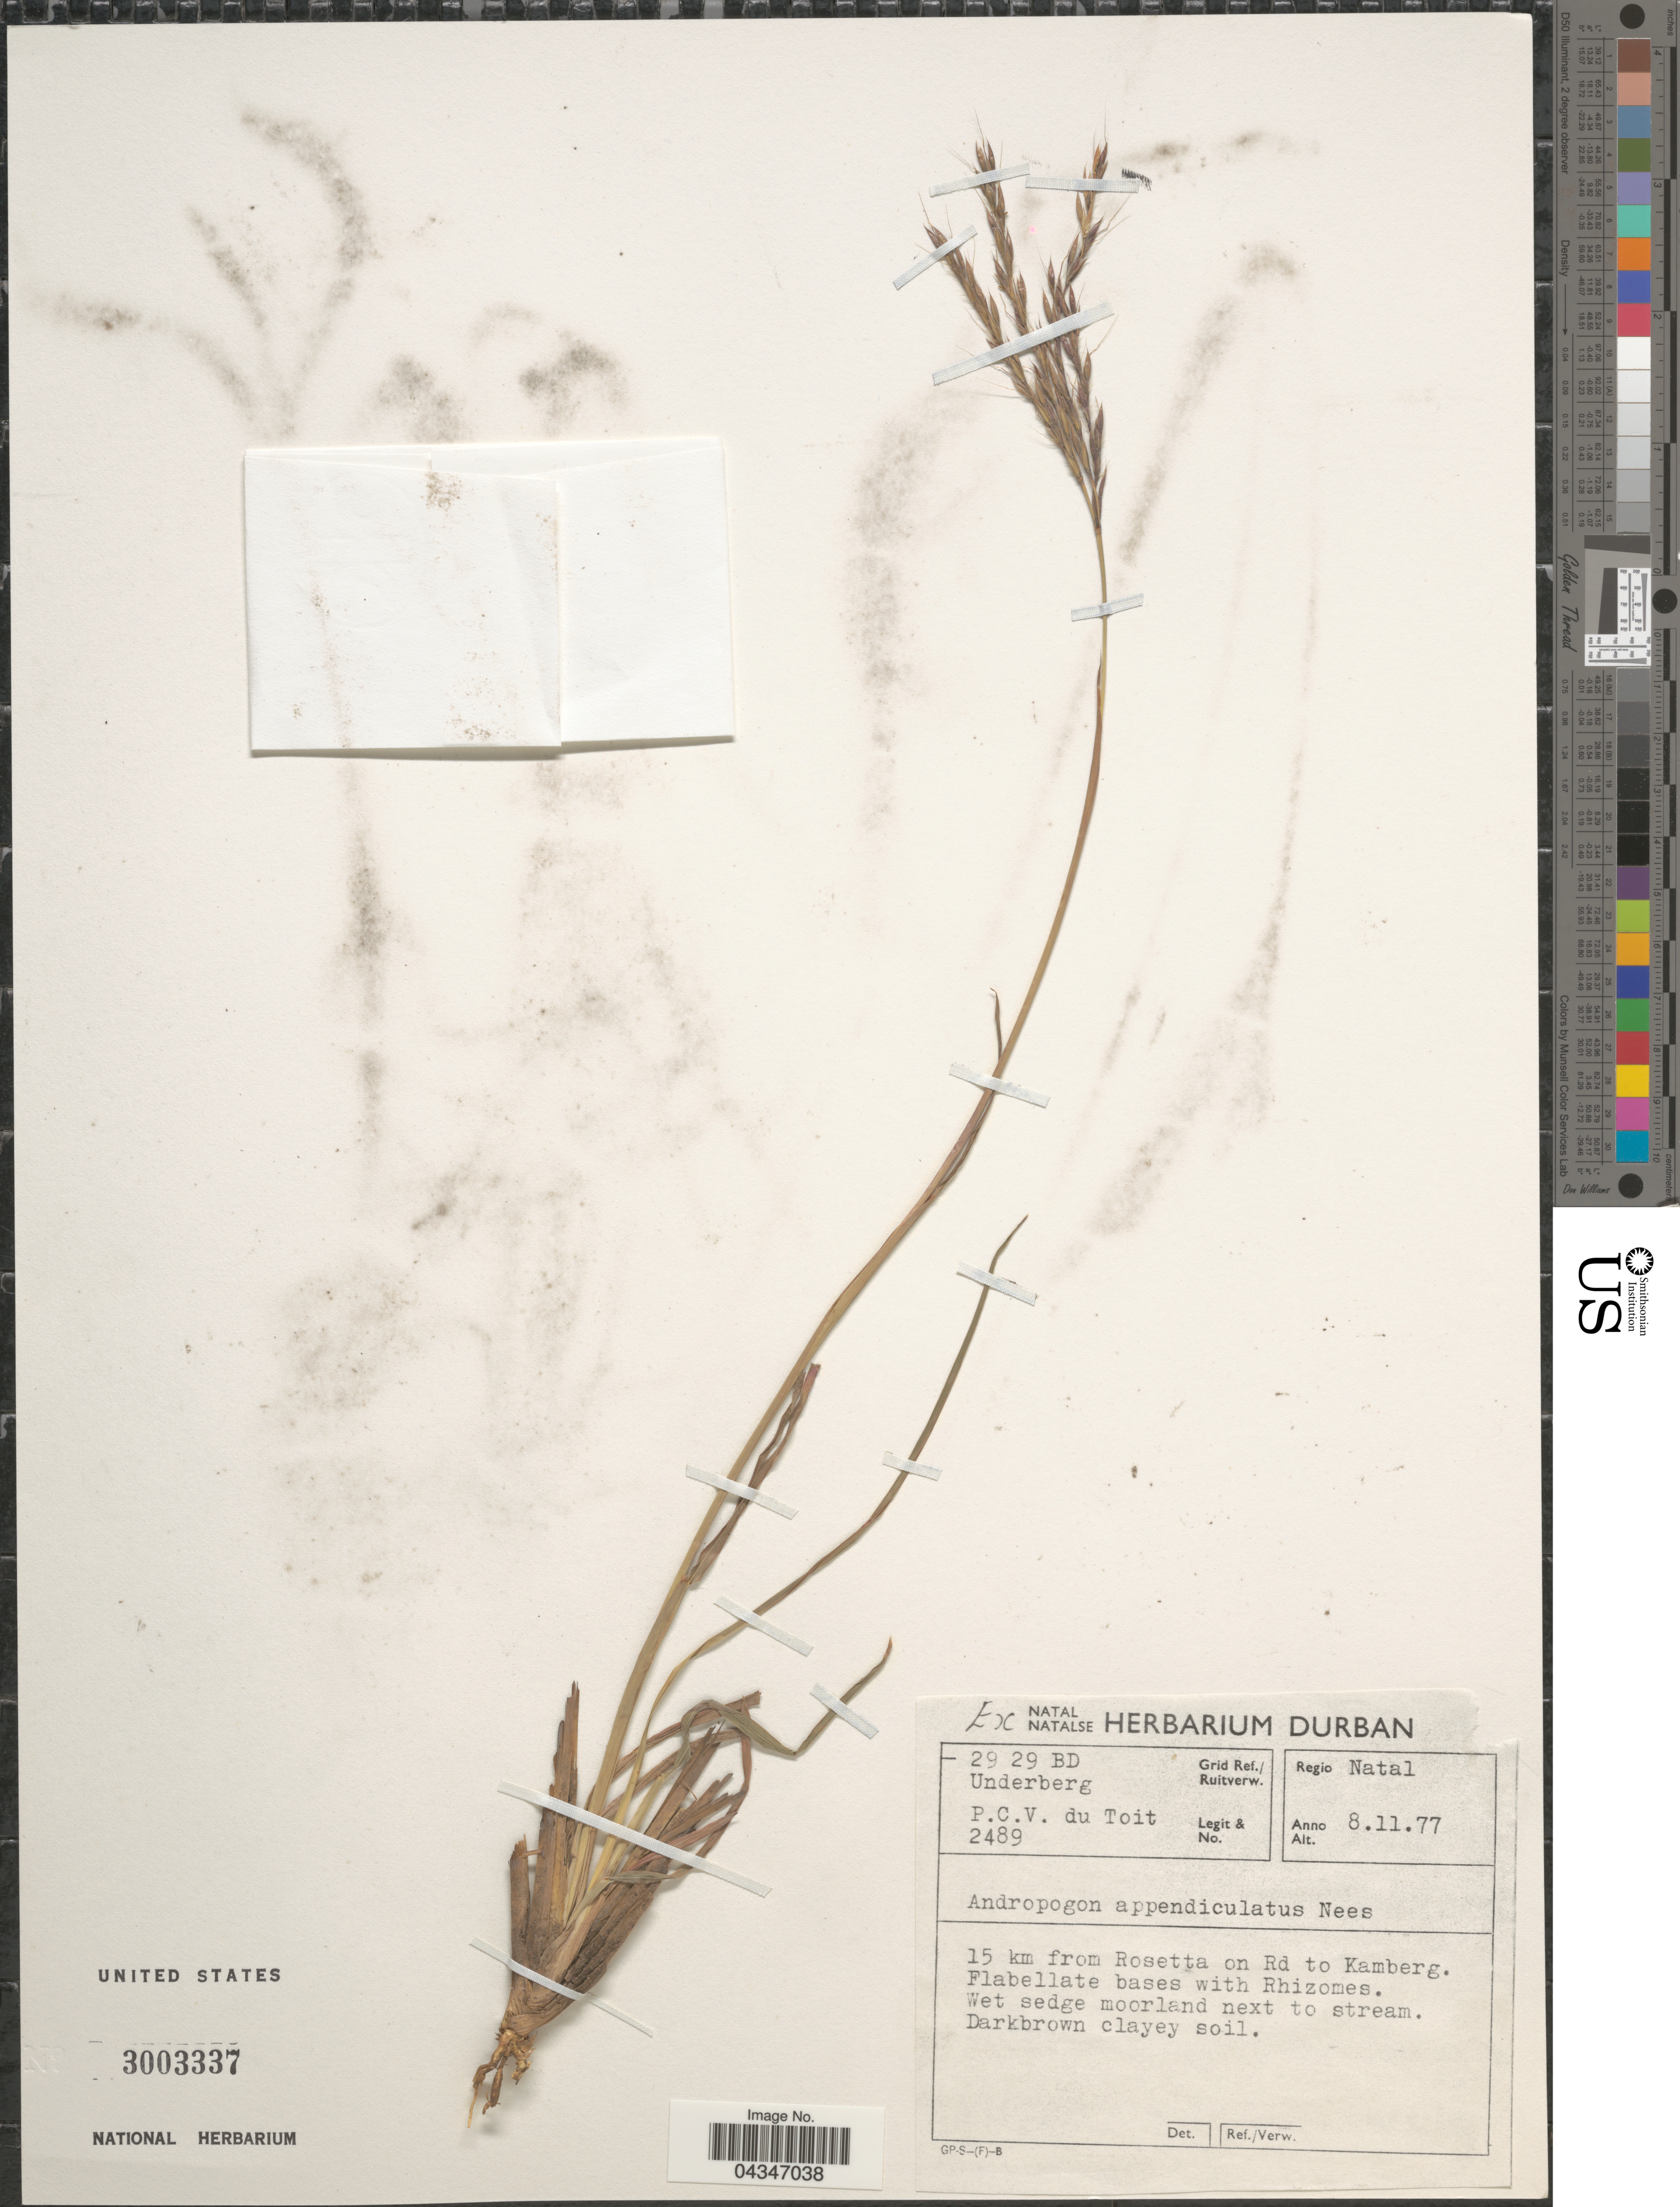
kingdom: Plantae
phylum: Tracheophyta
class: Liliopsida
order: Poales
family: Poaceae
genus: Andropogon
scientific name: Andropogon appendiculatus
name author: Nees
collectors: P. Du Toit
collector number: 2489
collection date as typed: Transcribed d/m/y: 8/11/77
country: South Africa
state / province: KwaZulu-Natal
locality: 29 29 BD Underberg Grid Ref./Ruitverw. Regio Natal. 15 km from Rosetta on Rd to Kamberg.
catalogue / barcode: US 3003337